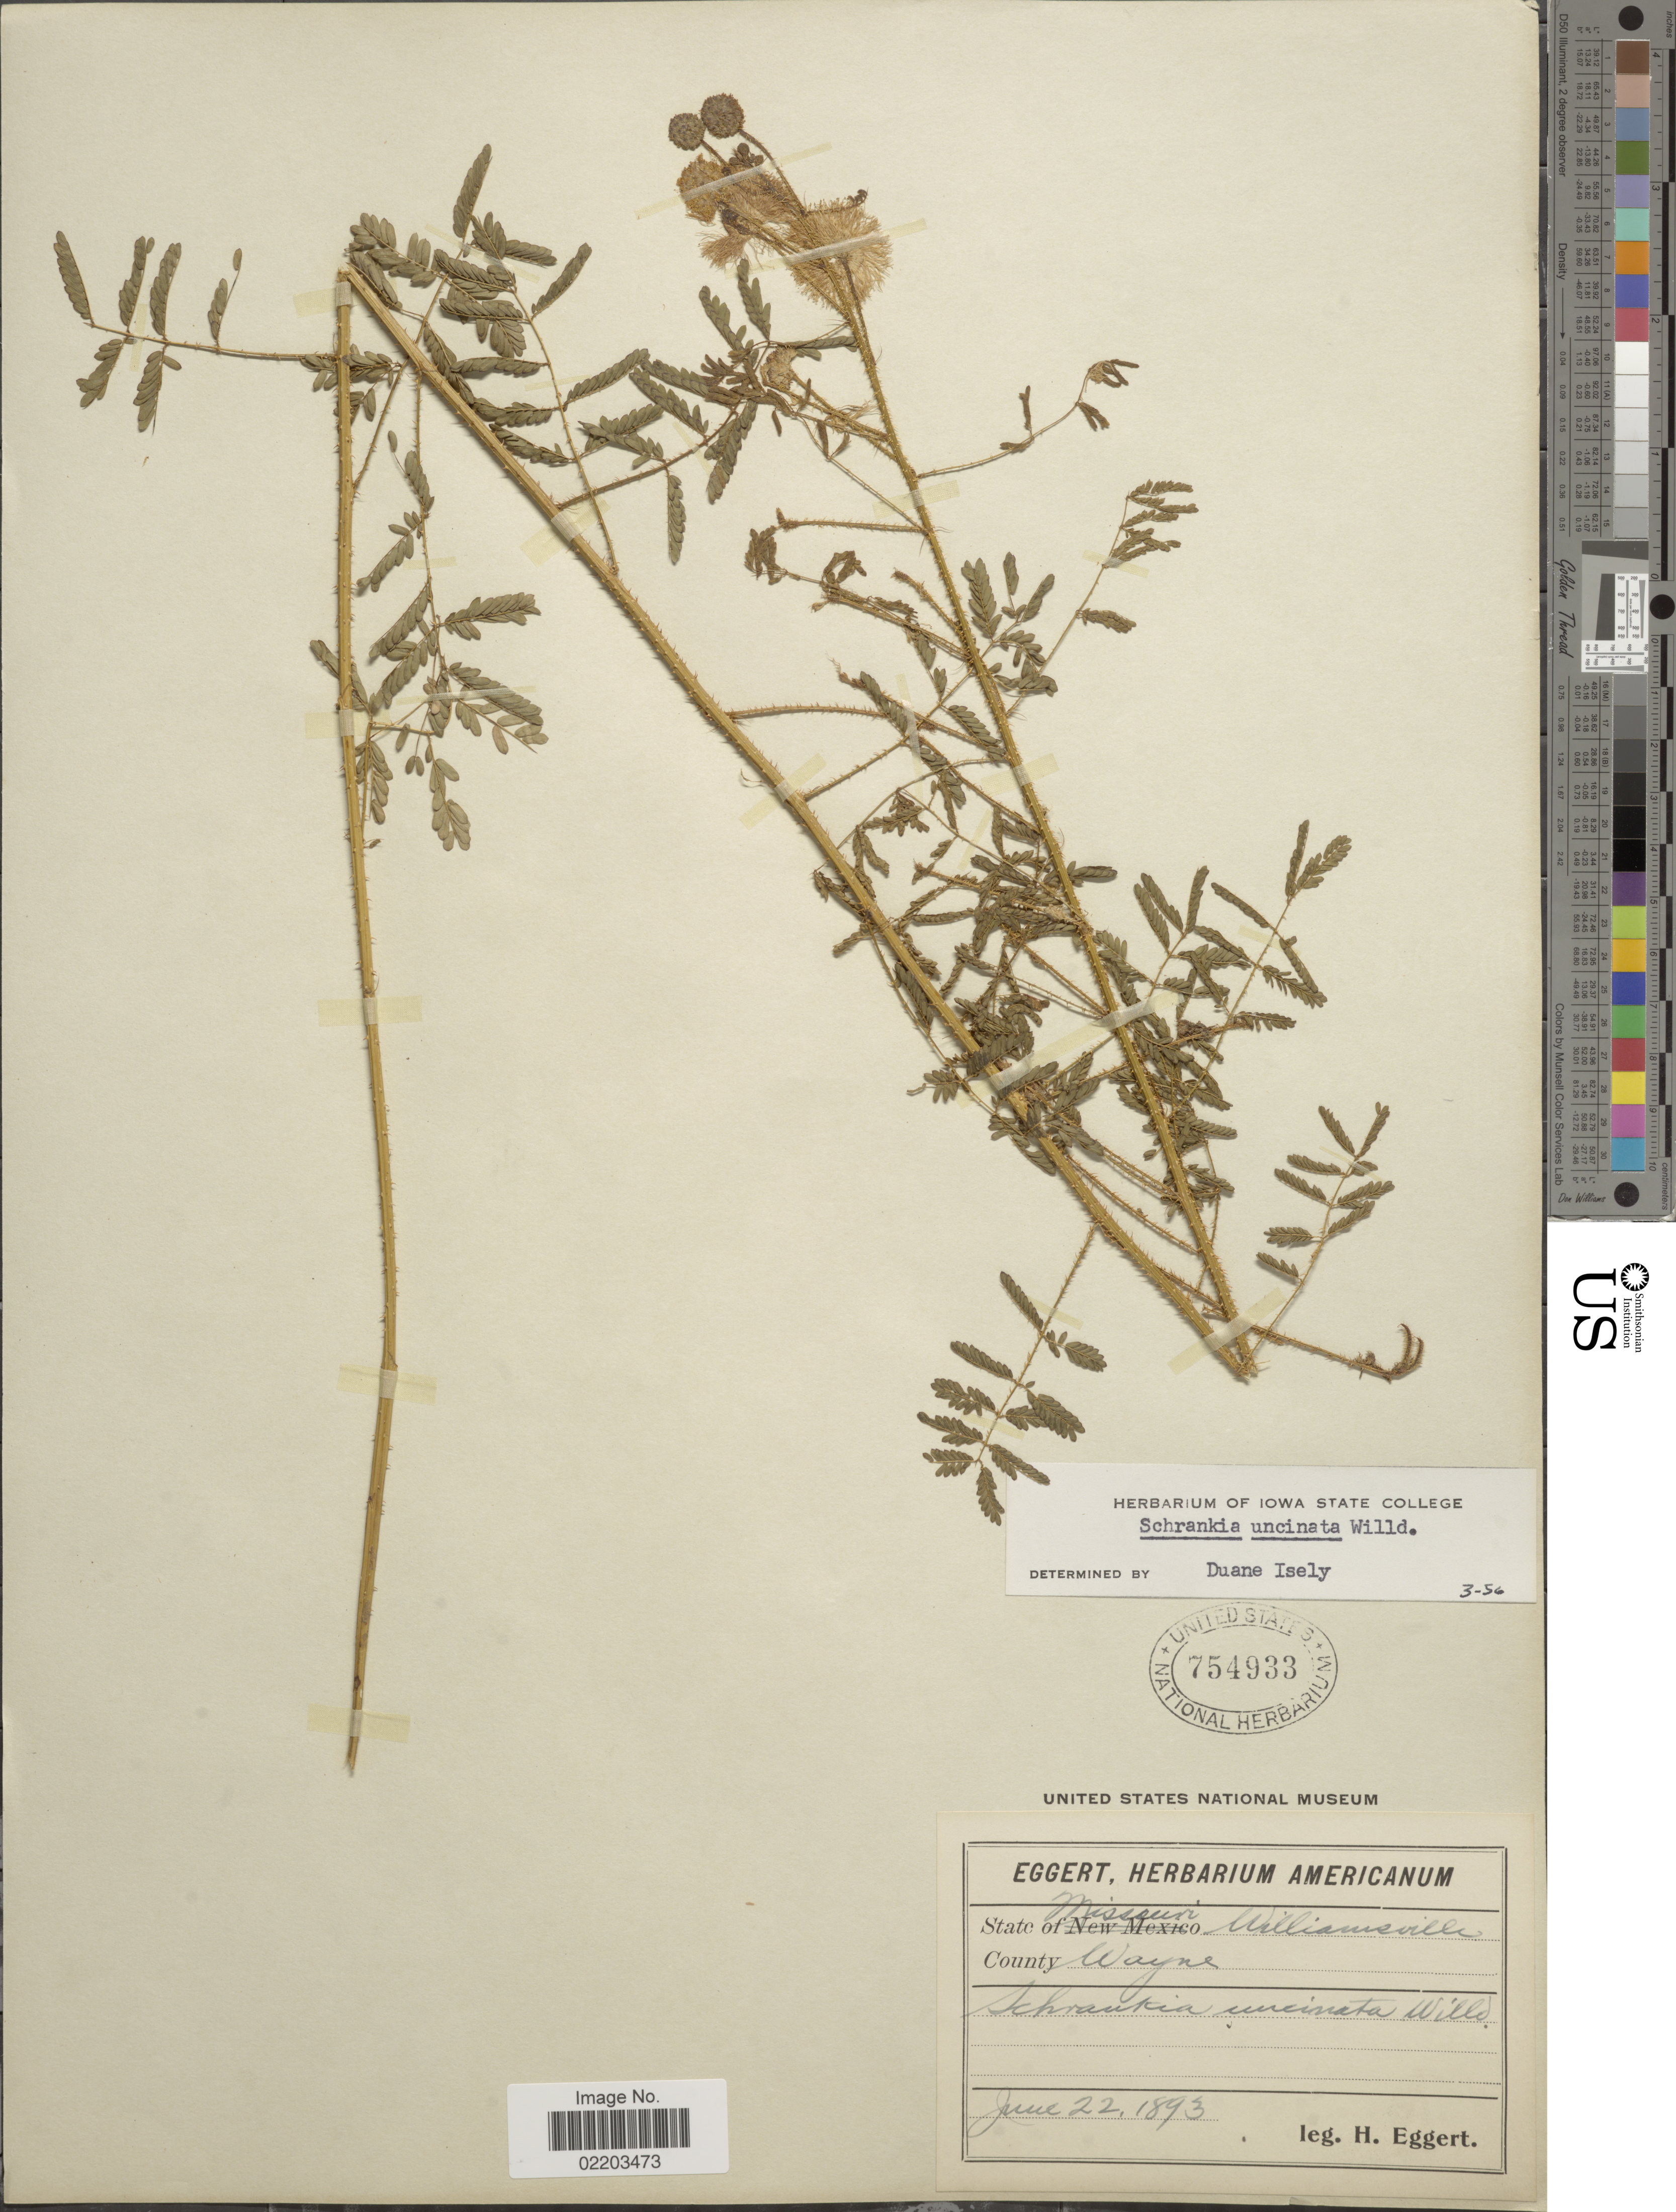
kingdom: Plantae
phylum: Tracheophyta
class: Magnoliopsida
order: Fabales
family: Fabaceae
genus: Mimosa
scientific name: Mimosa nuttallii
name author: (DC.) B.L. Turner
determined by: Strong, M. T., (US), Smithsonian Institution - National Museum of Natural History (UNITED STATES)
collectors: H. Eggert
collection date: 1893-06-22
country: United States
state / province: Missouri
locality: Williamsville, County Wayne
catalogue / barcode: US 754933